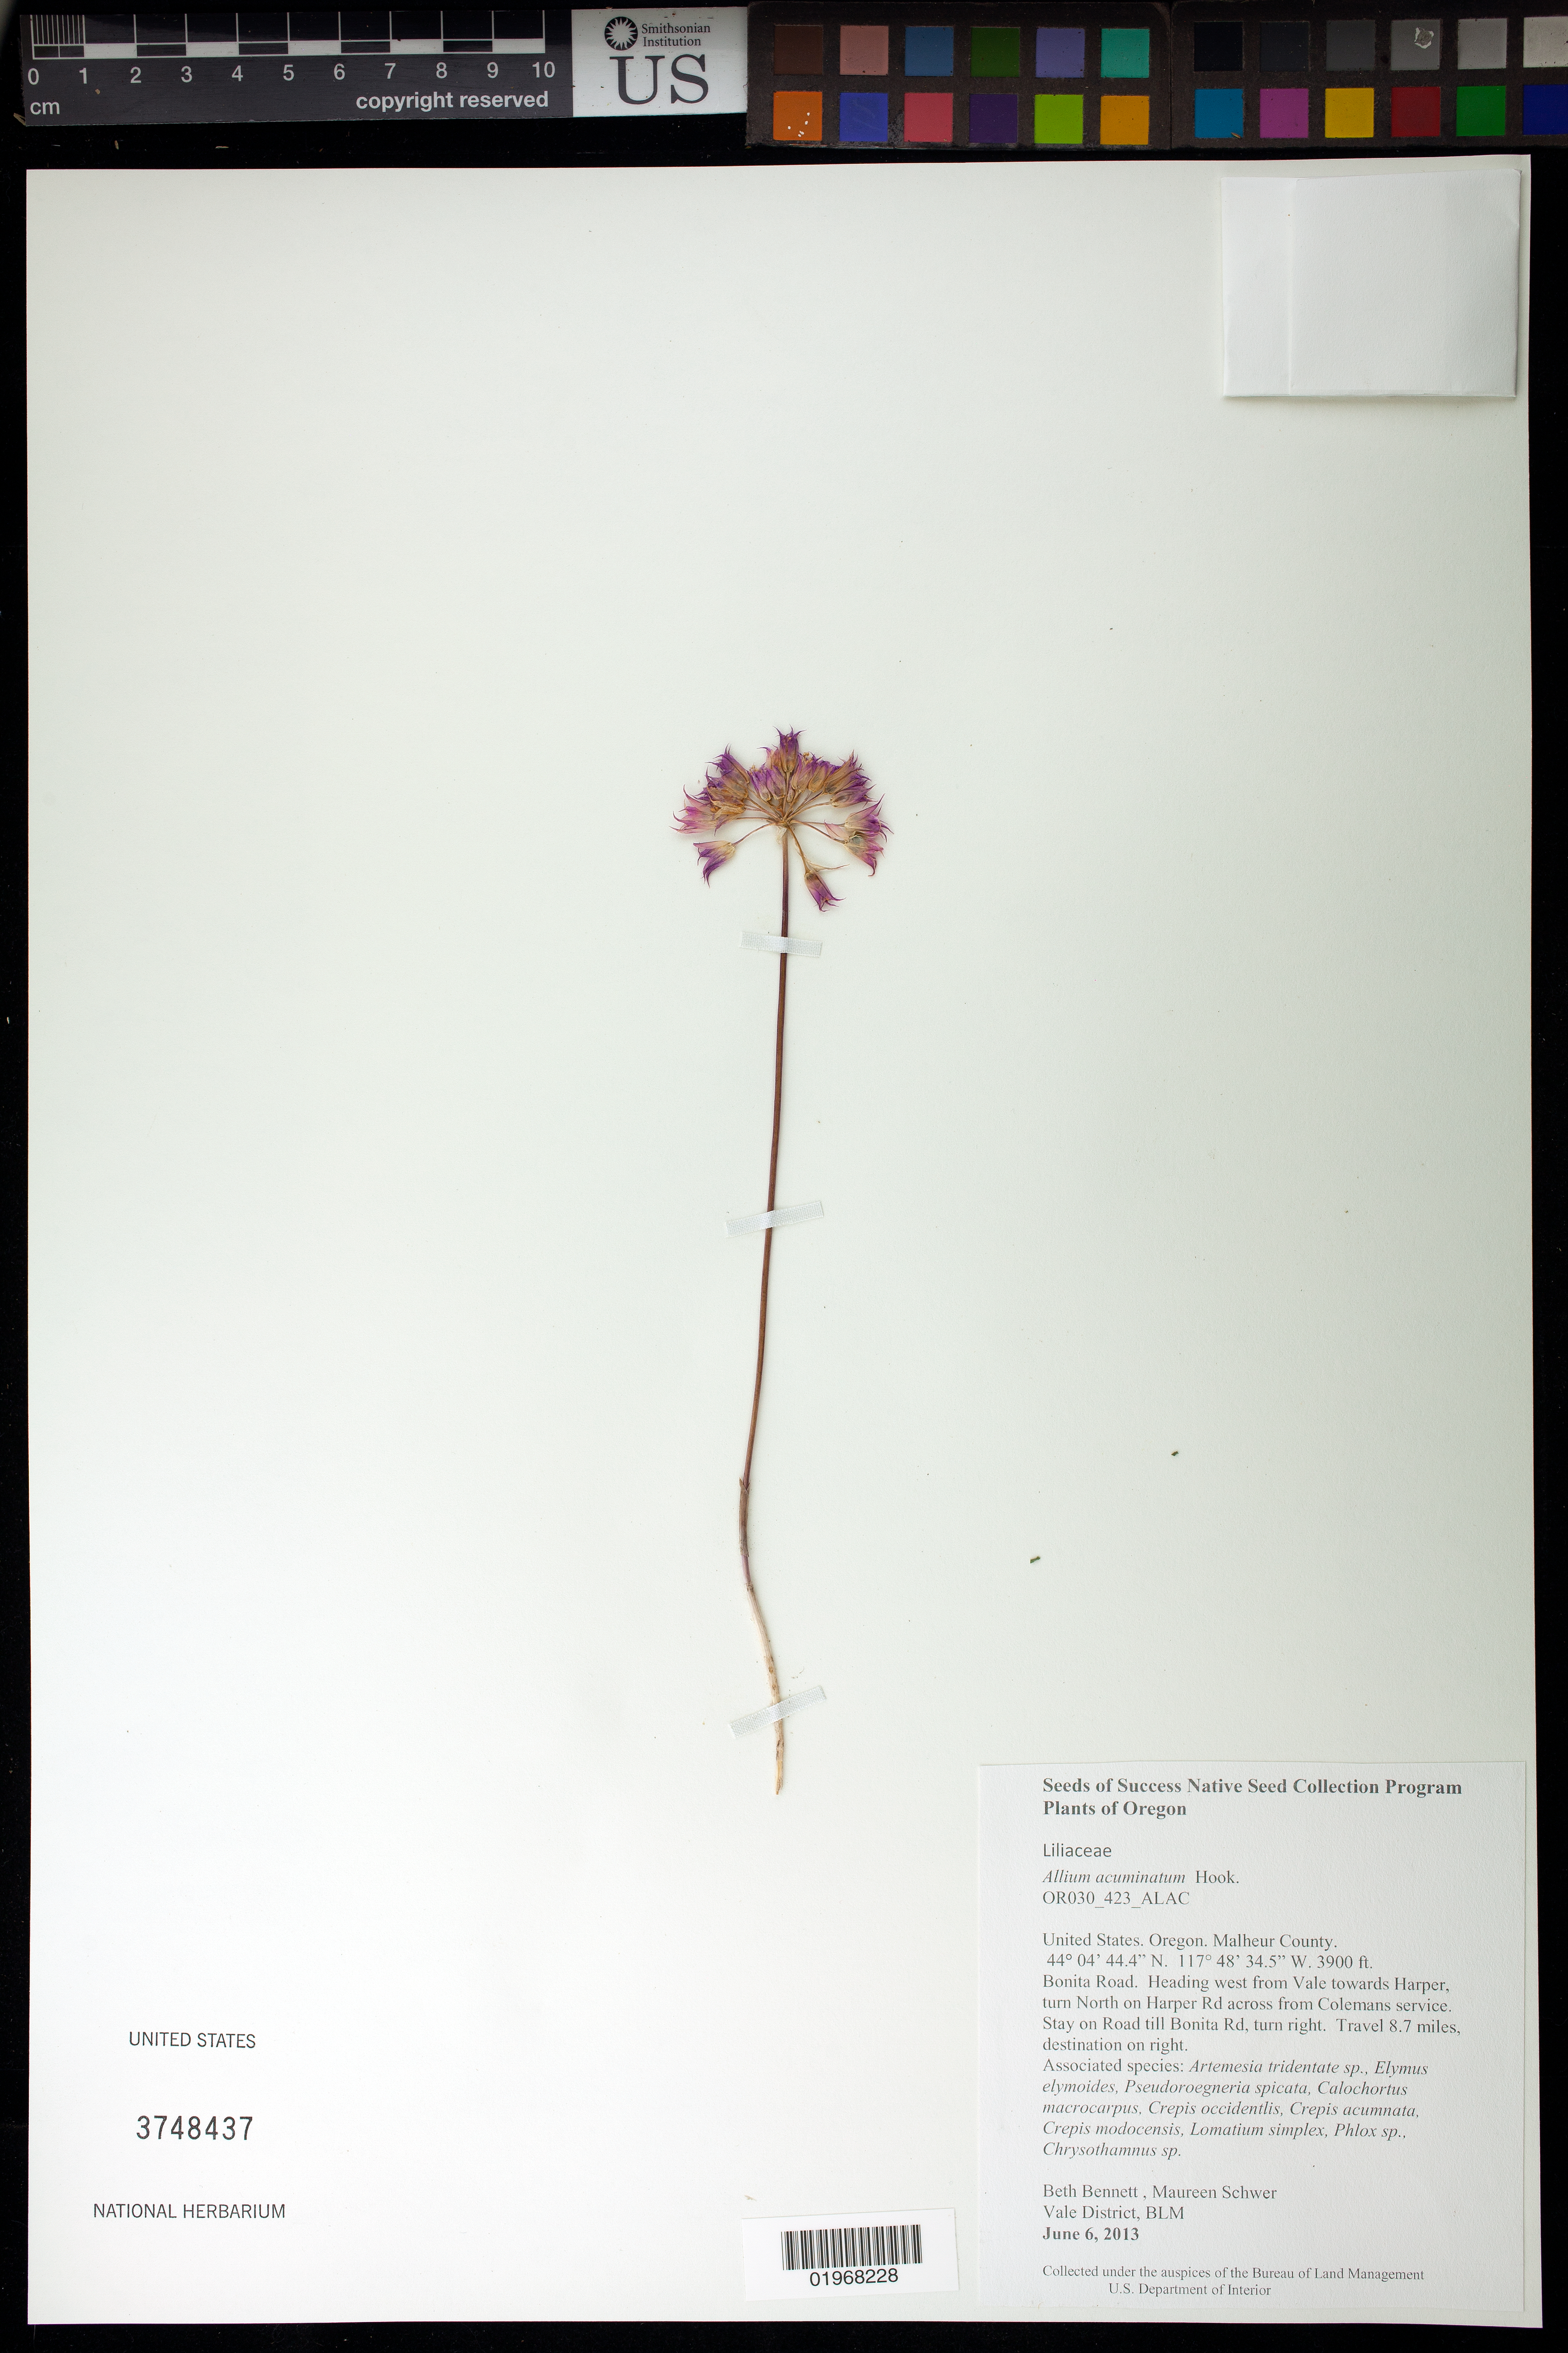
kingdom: Plantae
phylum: Tracheophyta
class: Liliopsida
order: Asparagales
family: Amaryllidaceae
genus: Allium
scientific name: Allium acuminatum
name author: Hook.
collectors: B. Bennett & M. Schwer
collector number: OR030-423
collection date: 2013-06-06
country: United States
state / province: Oregon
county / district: Malheur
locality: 8.7 mi. on Bonita Road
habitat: With Artemisia tridentata, Crepis occidentalis, Phlox sp., ect.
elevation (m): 1189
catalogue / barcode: US 3748437